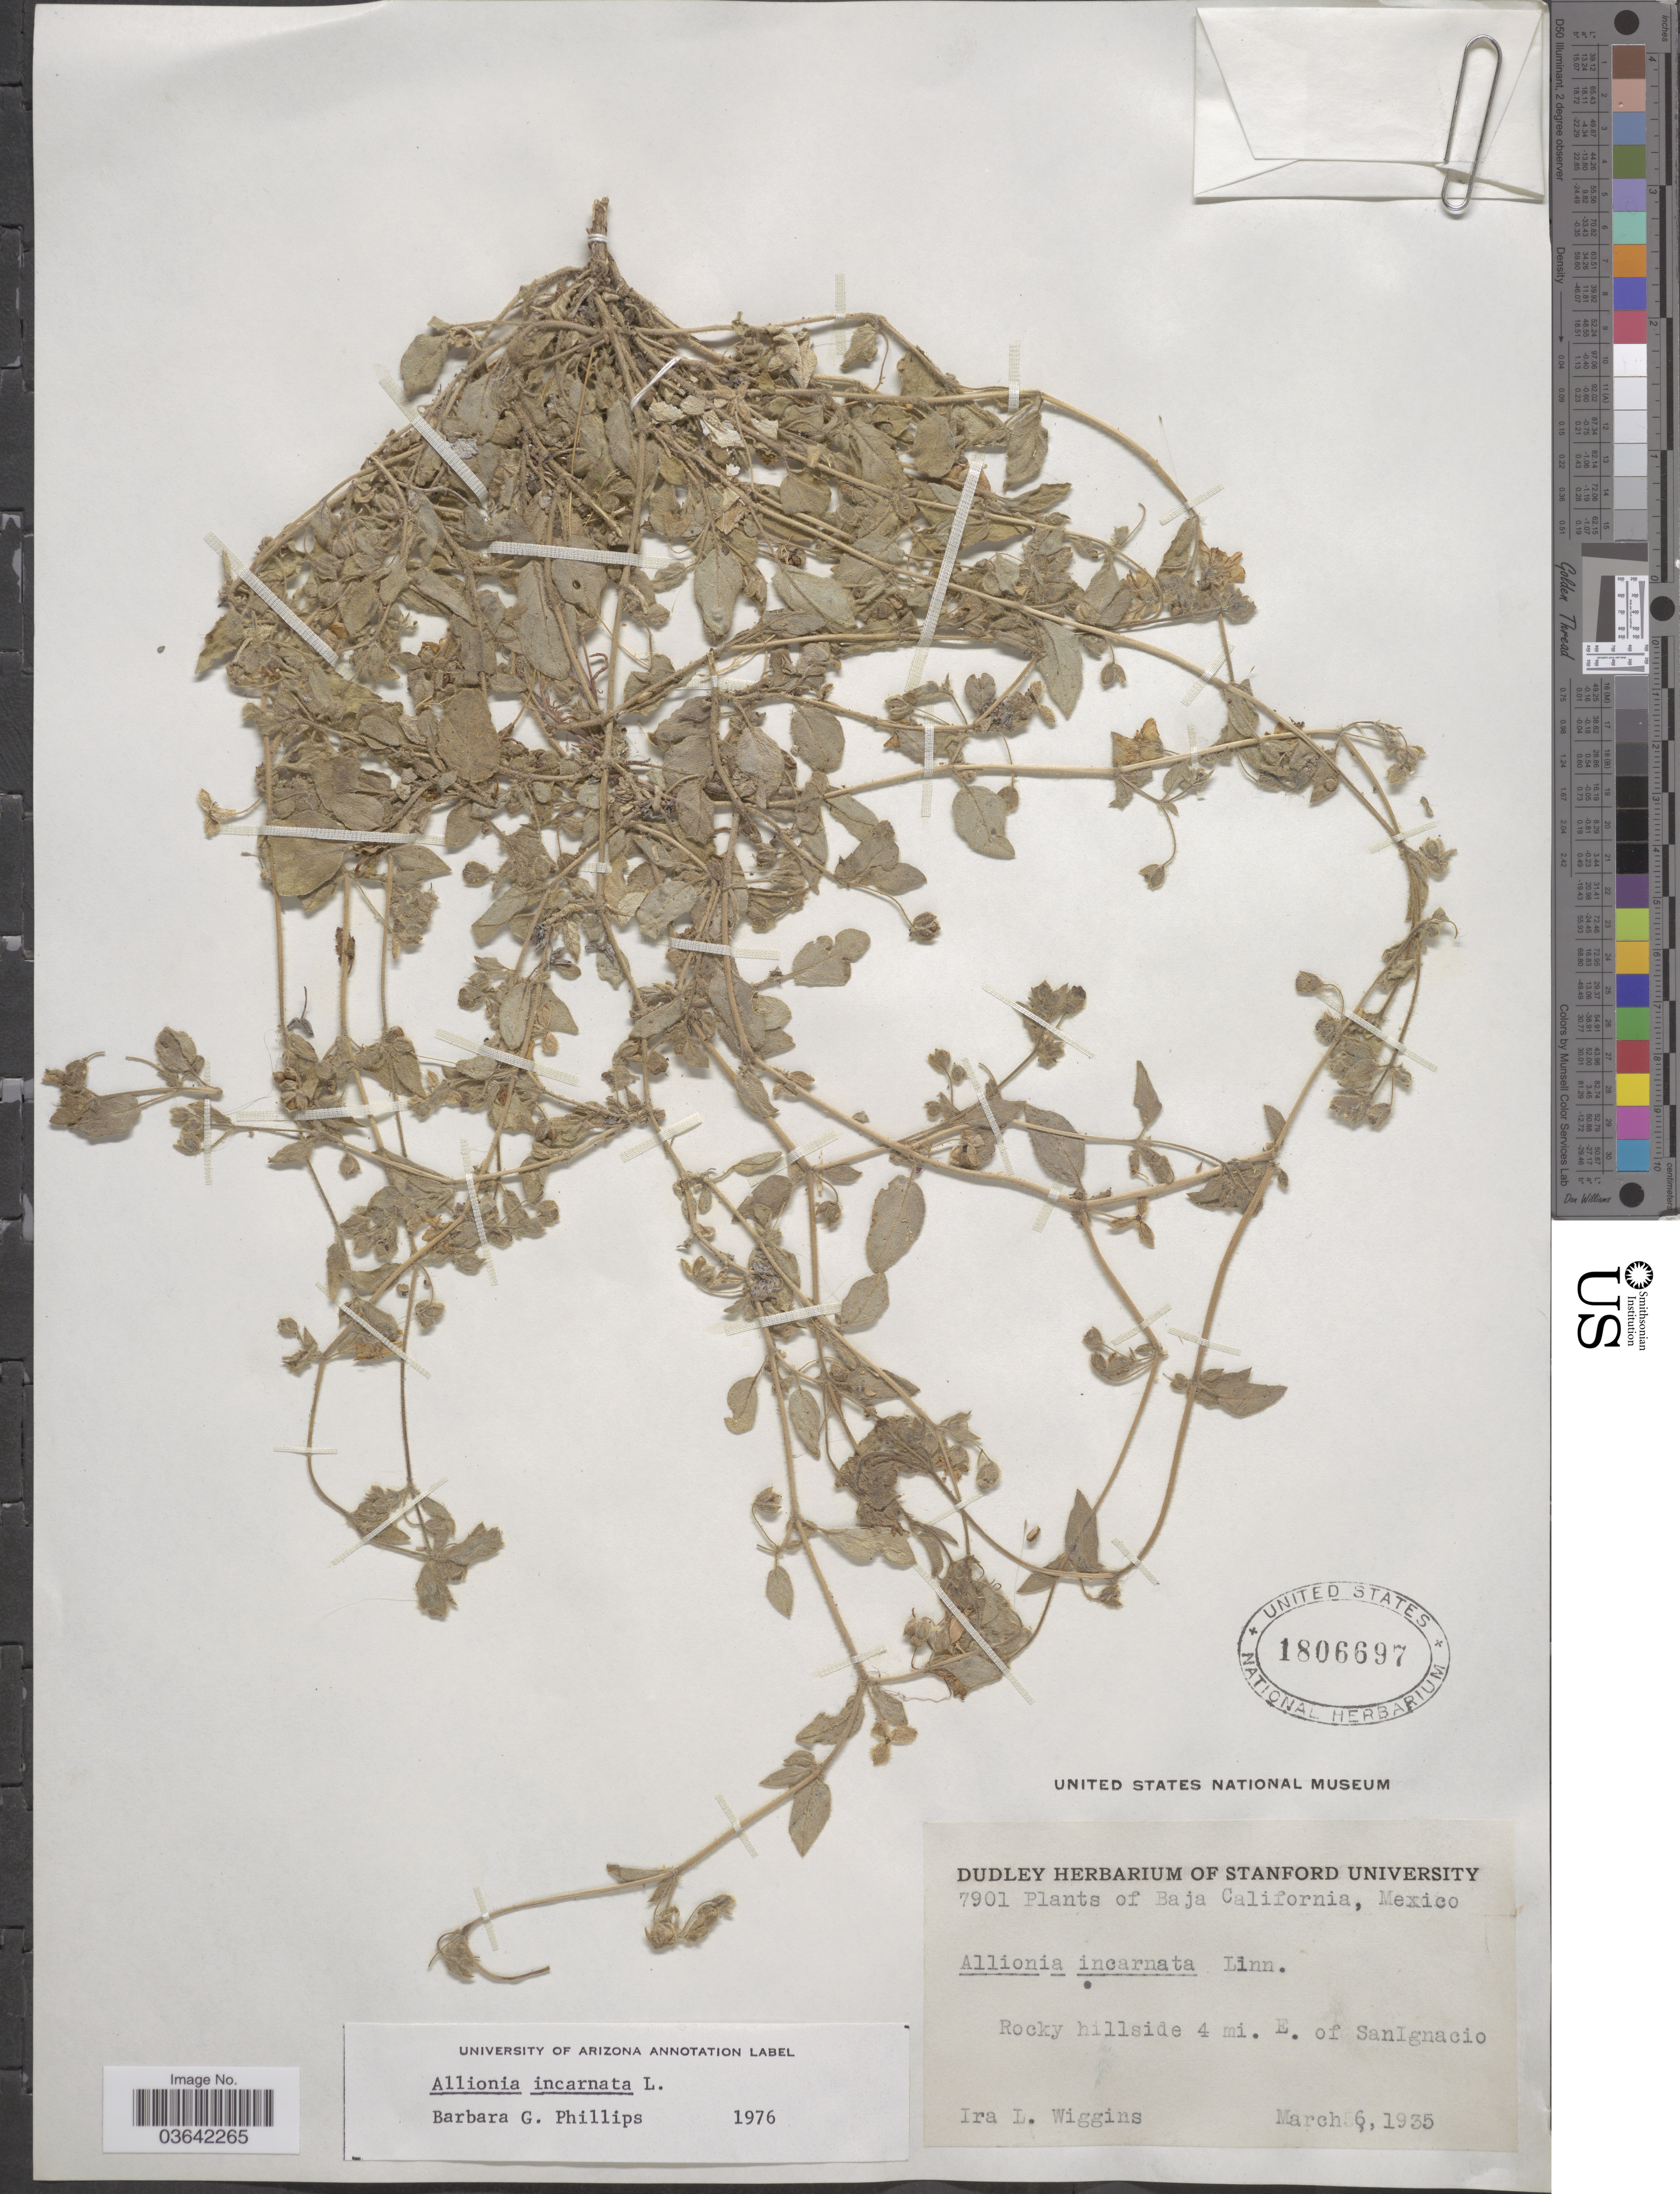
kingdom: Plantae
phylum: Tracheophyta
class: Magnoliopsida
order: Caryophyllales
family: Nyctaginaceae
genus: Allionia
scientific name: Allionia incarnata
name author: L.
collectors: I. L. Wiggins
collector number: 7901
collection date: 1935-03-06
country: Mexico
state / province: Baja California Sur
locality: Rocky hillside 4 mi. E. of SanIgnacio.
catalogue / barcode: US 1806697